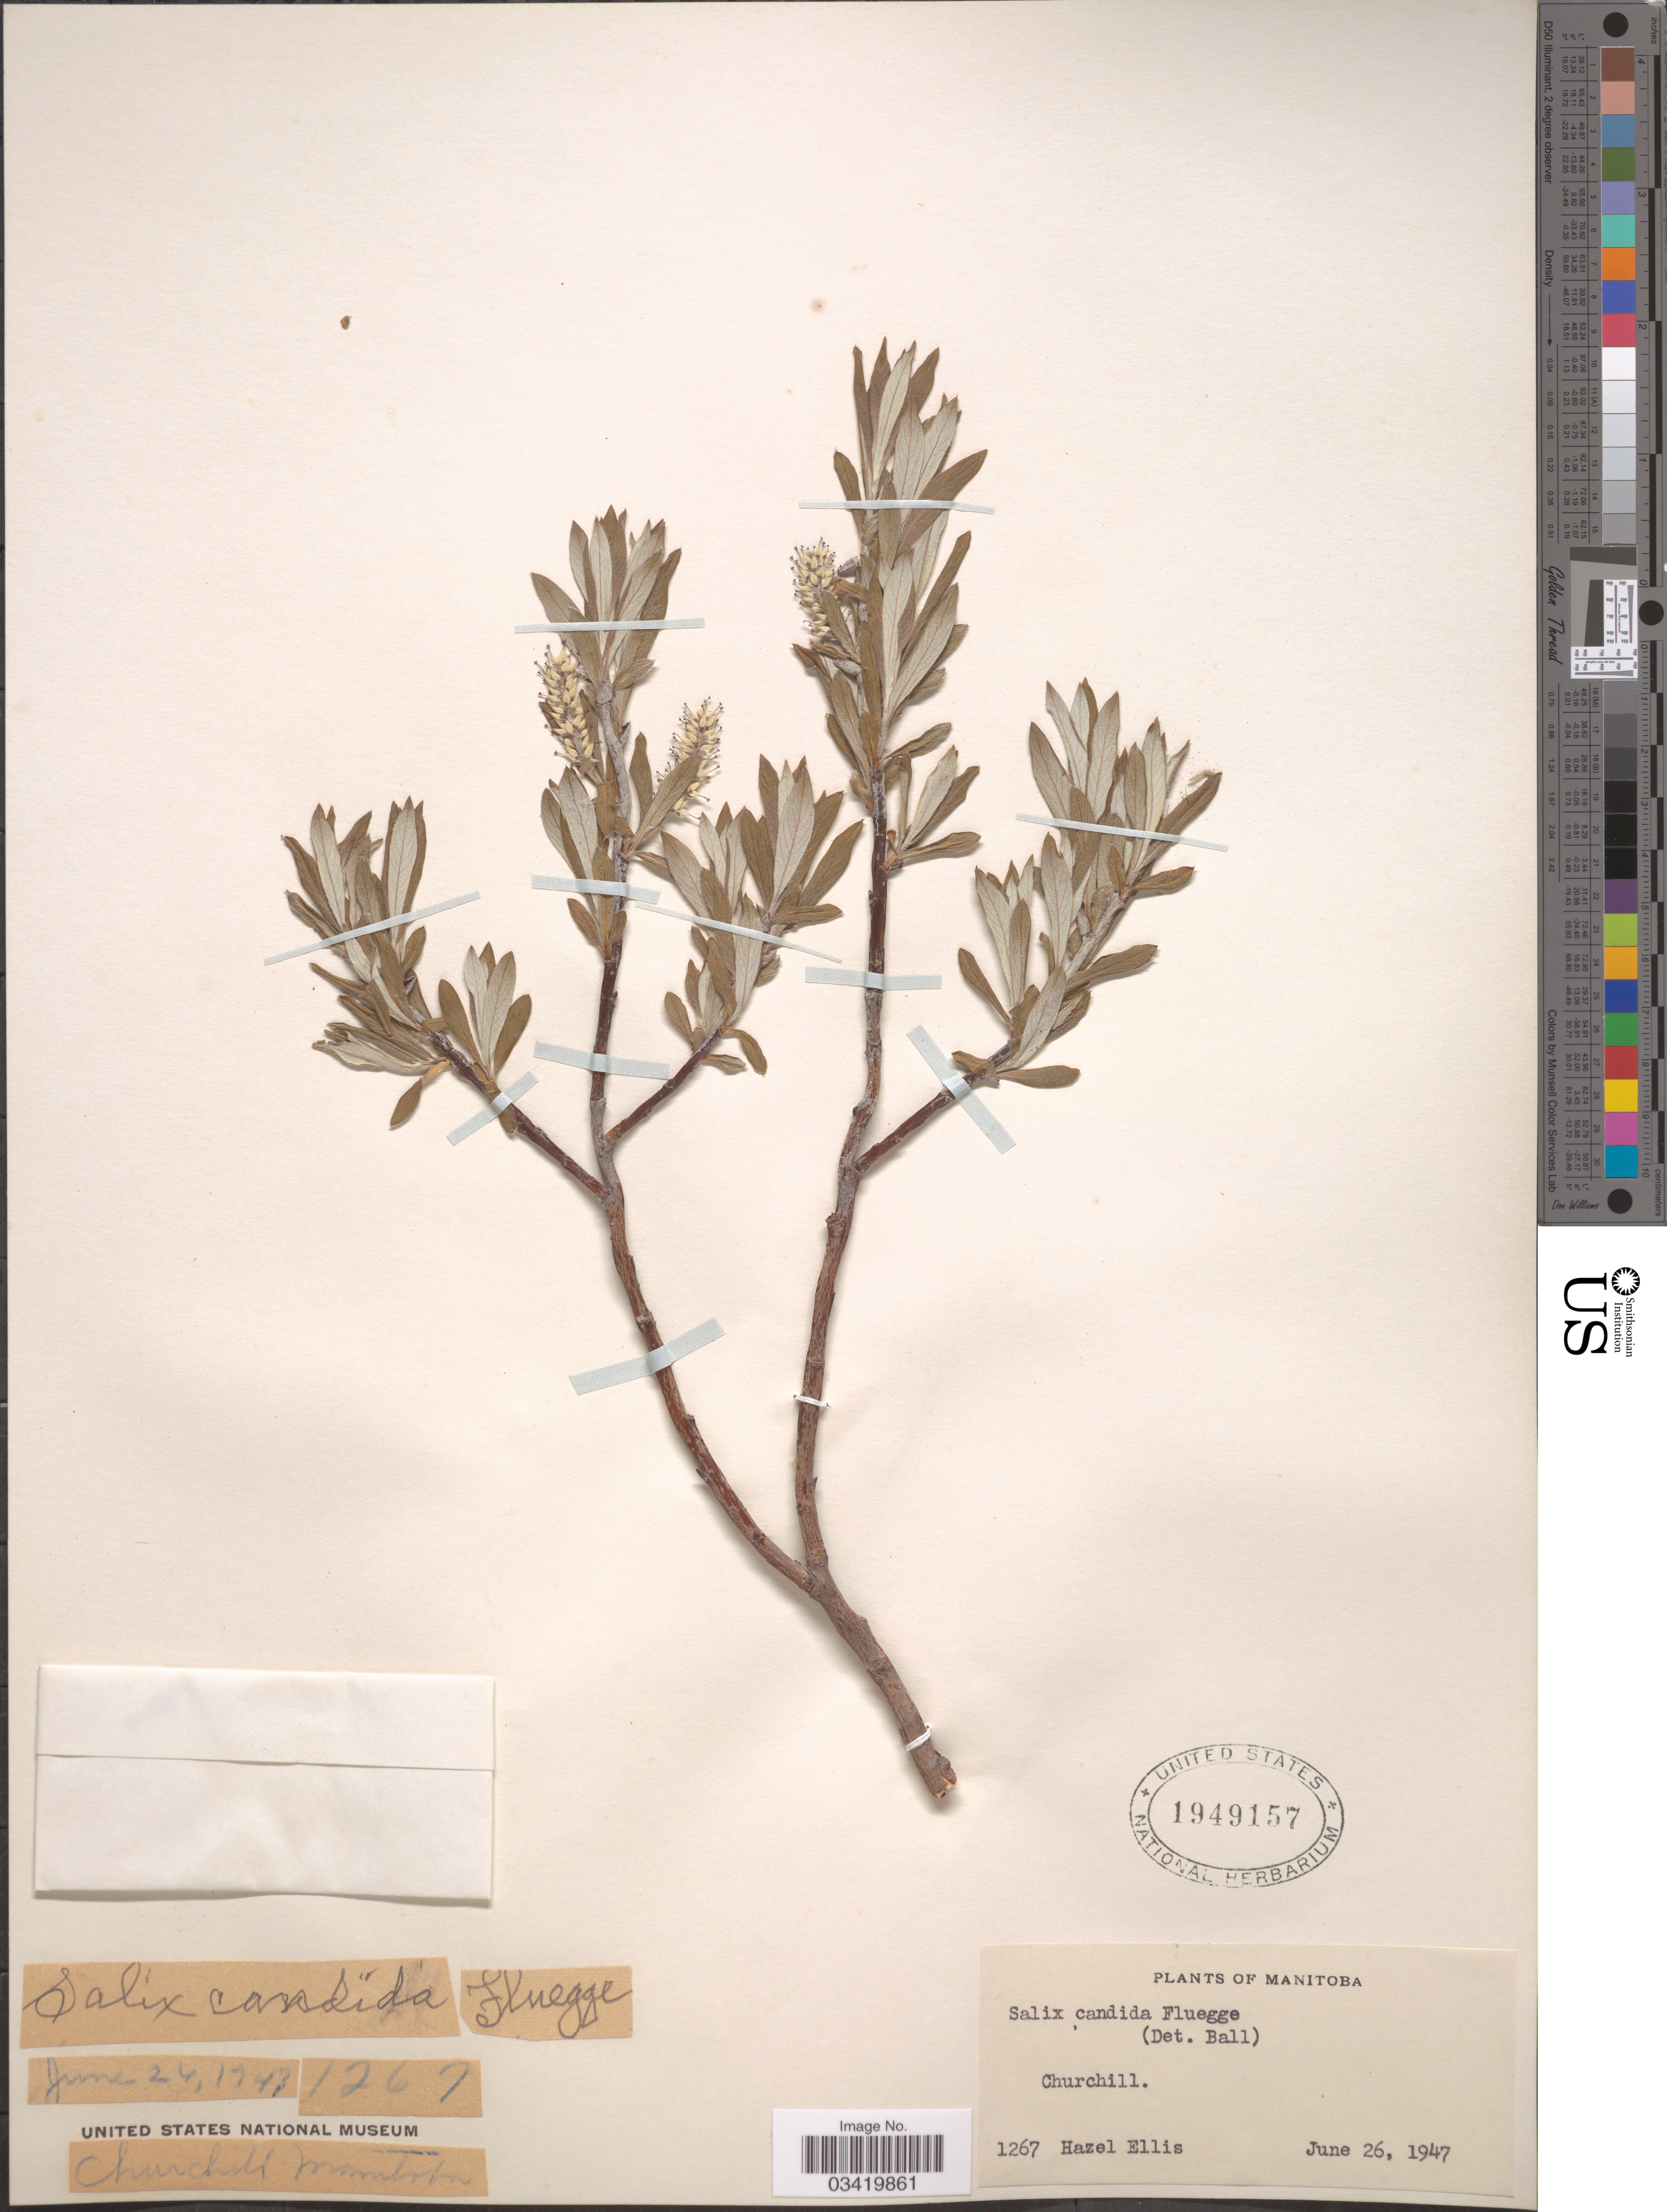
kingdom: Plantae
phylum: Tracheophyta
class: Magnoliopsida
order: Malpighiales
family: Salicaceae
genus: Salix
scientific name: Salix candida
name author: Flüggé ex Willd.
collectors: H. Ellis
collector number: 1267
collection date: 1947-06-26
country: Canada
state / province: Manitoba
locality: Churchill. Churchill Mountain.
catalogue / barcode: US 1949157